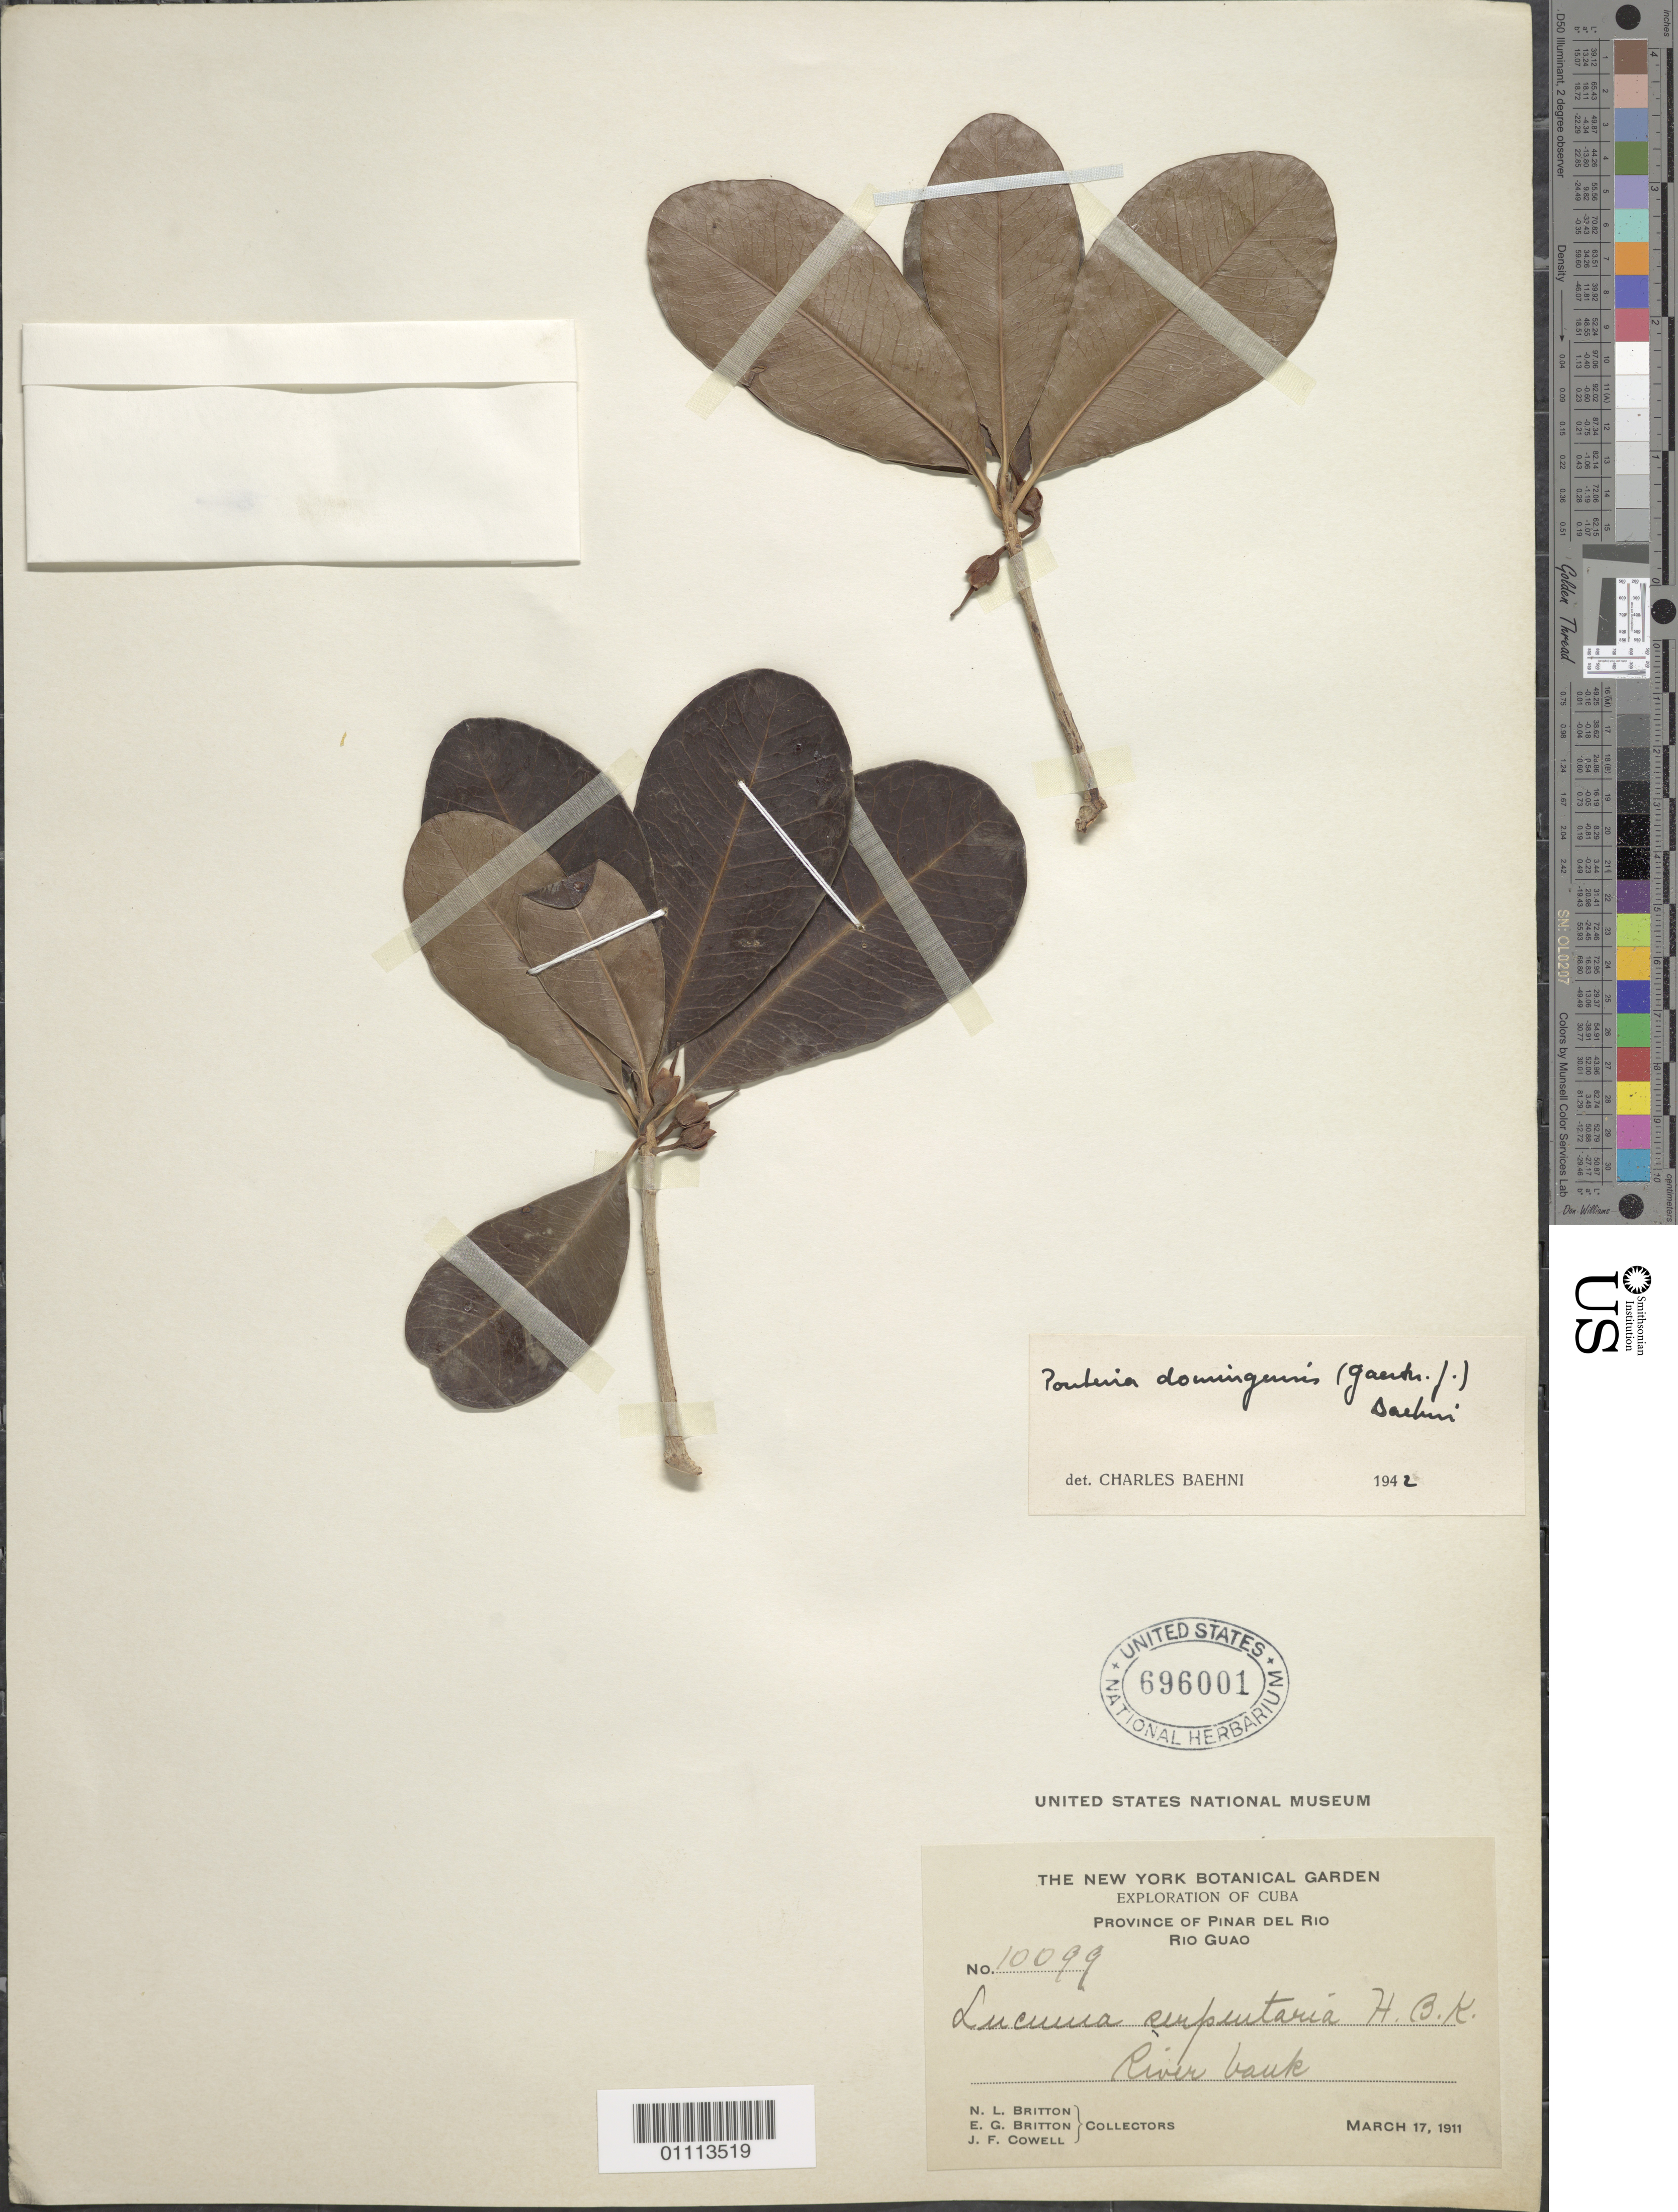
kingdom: Plantae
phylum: Tracheophyta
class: Magnoliopsida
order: Ericales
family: Sapotaceae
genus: Pouteria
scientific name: Pouteria domingensis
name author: (C.F. Gaertn.) Baehni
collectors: N. Britton, E. G. Britton & J. F. Cowell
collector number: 10099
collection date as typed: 17 Mar 1911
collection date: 1911-03-17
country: Cuba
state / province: Pinar del Rio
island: Cuba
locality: Rio Guao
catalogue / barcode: US 696001